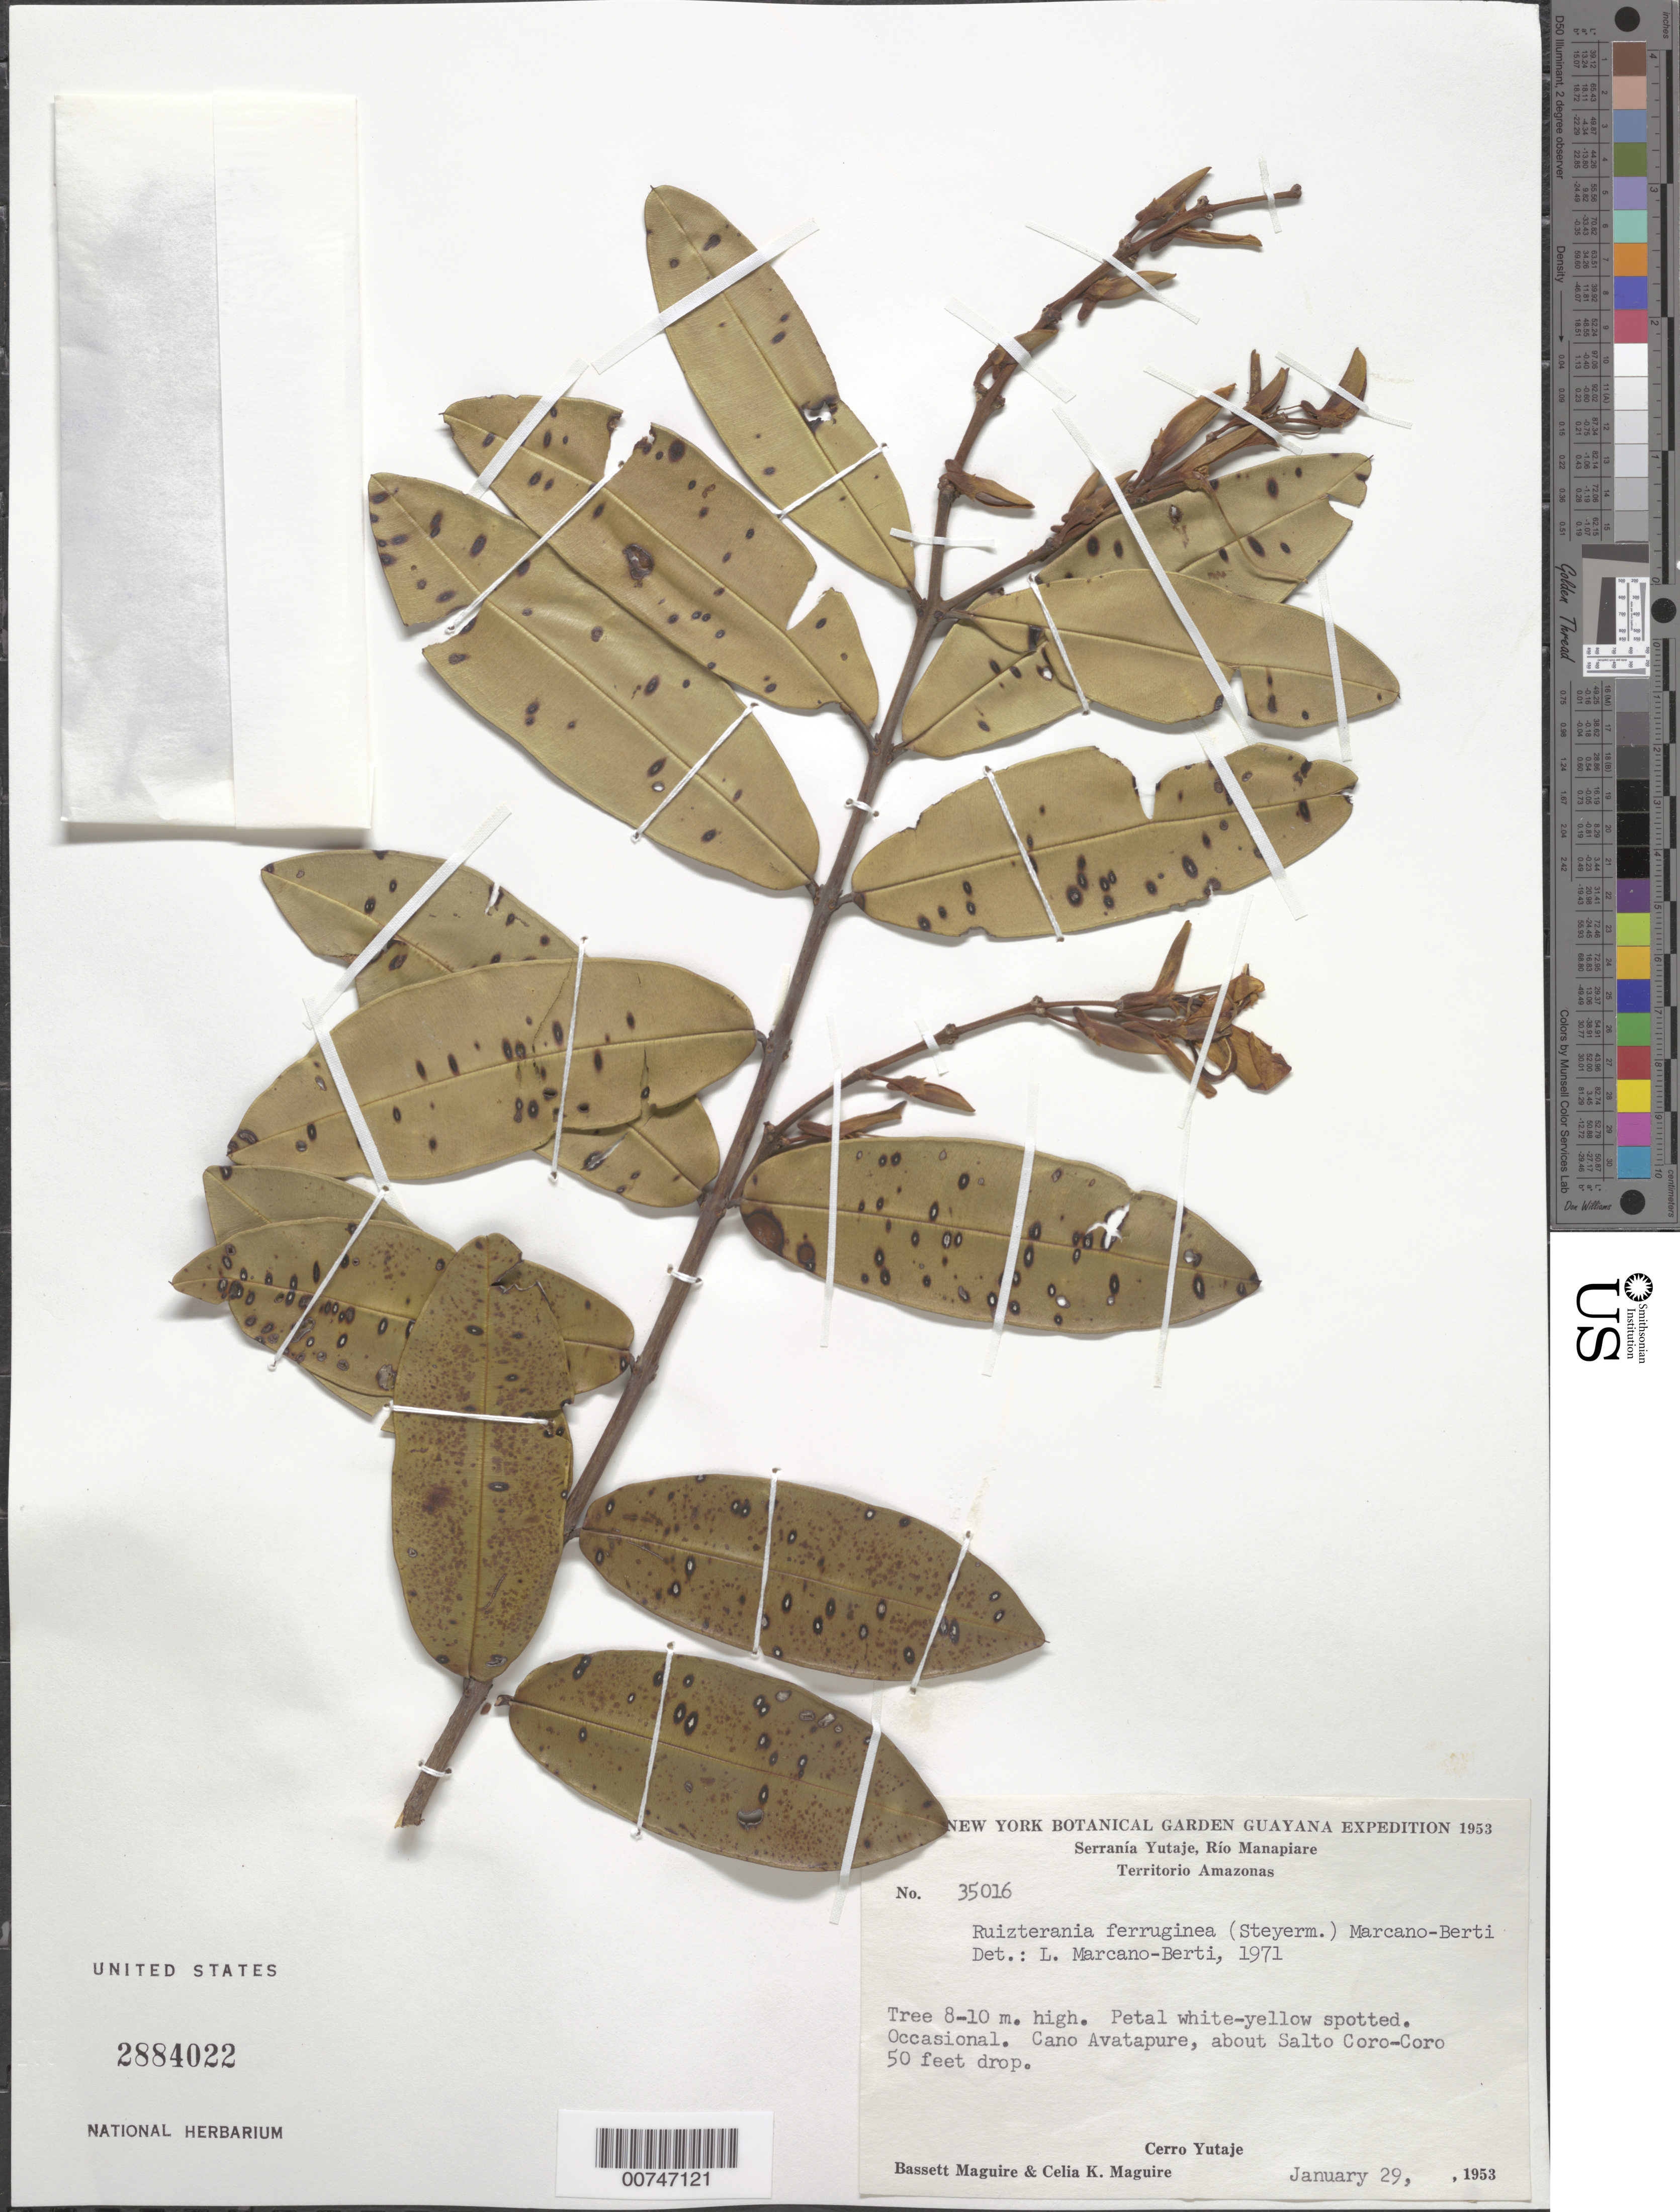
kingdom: Plantae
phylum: Tracheophyta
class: Magnoliopsida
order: Myrtales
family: Vochysiaceae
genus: Ruizterania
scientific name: Ruizterania ferruginea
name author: (Steyerm.) Marc.-Berti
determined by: Marcano-Berti, L.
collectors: B. Maguire & C. K. Maguire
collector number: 35016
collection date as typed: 29-Jan-53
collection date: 1953-01-29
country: Venezuela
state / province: Amazonas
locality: Serranía Yutajé, Caño Avatapure, about Salto Coro-Coro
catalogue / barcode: US 2884022